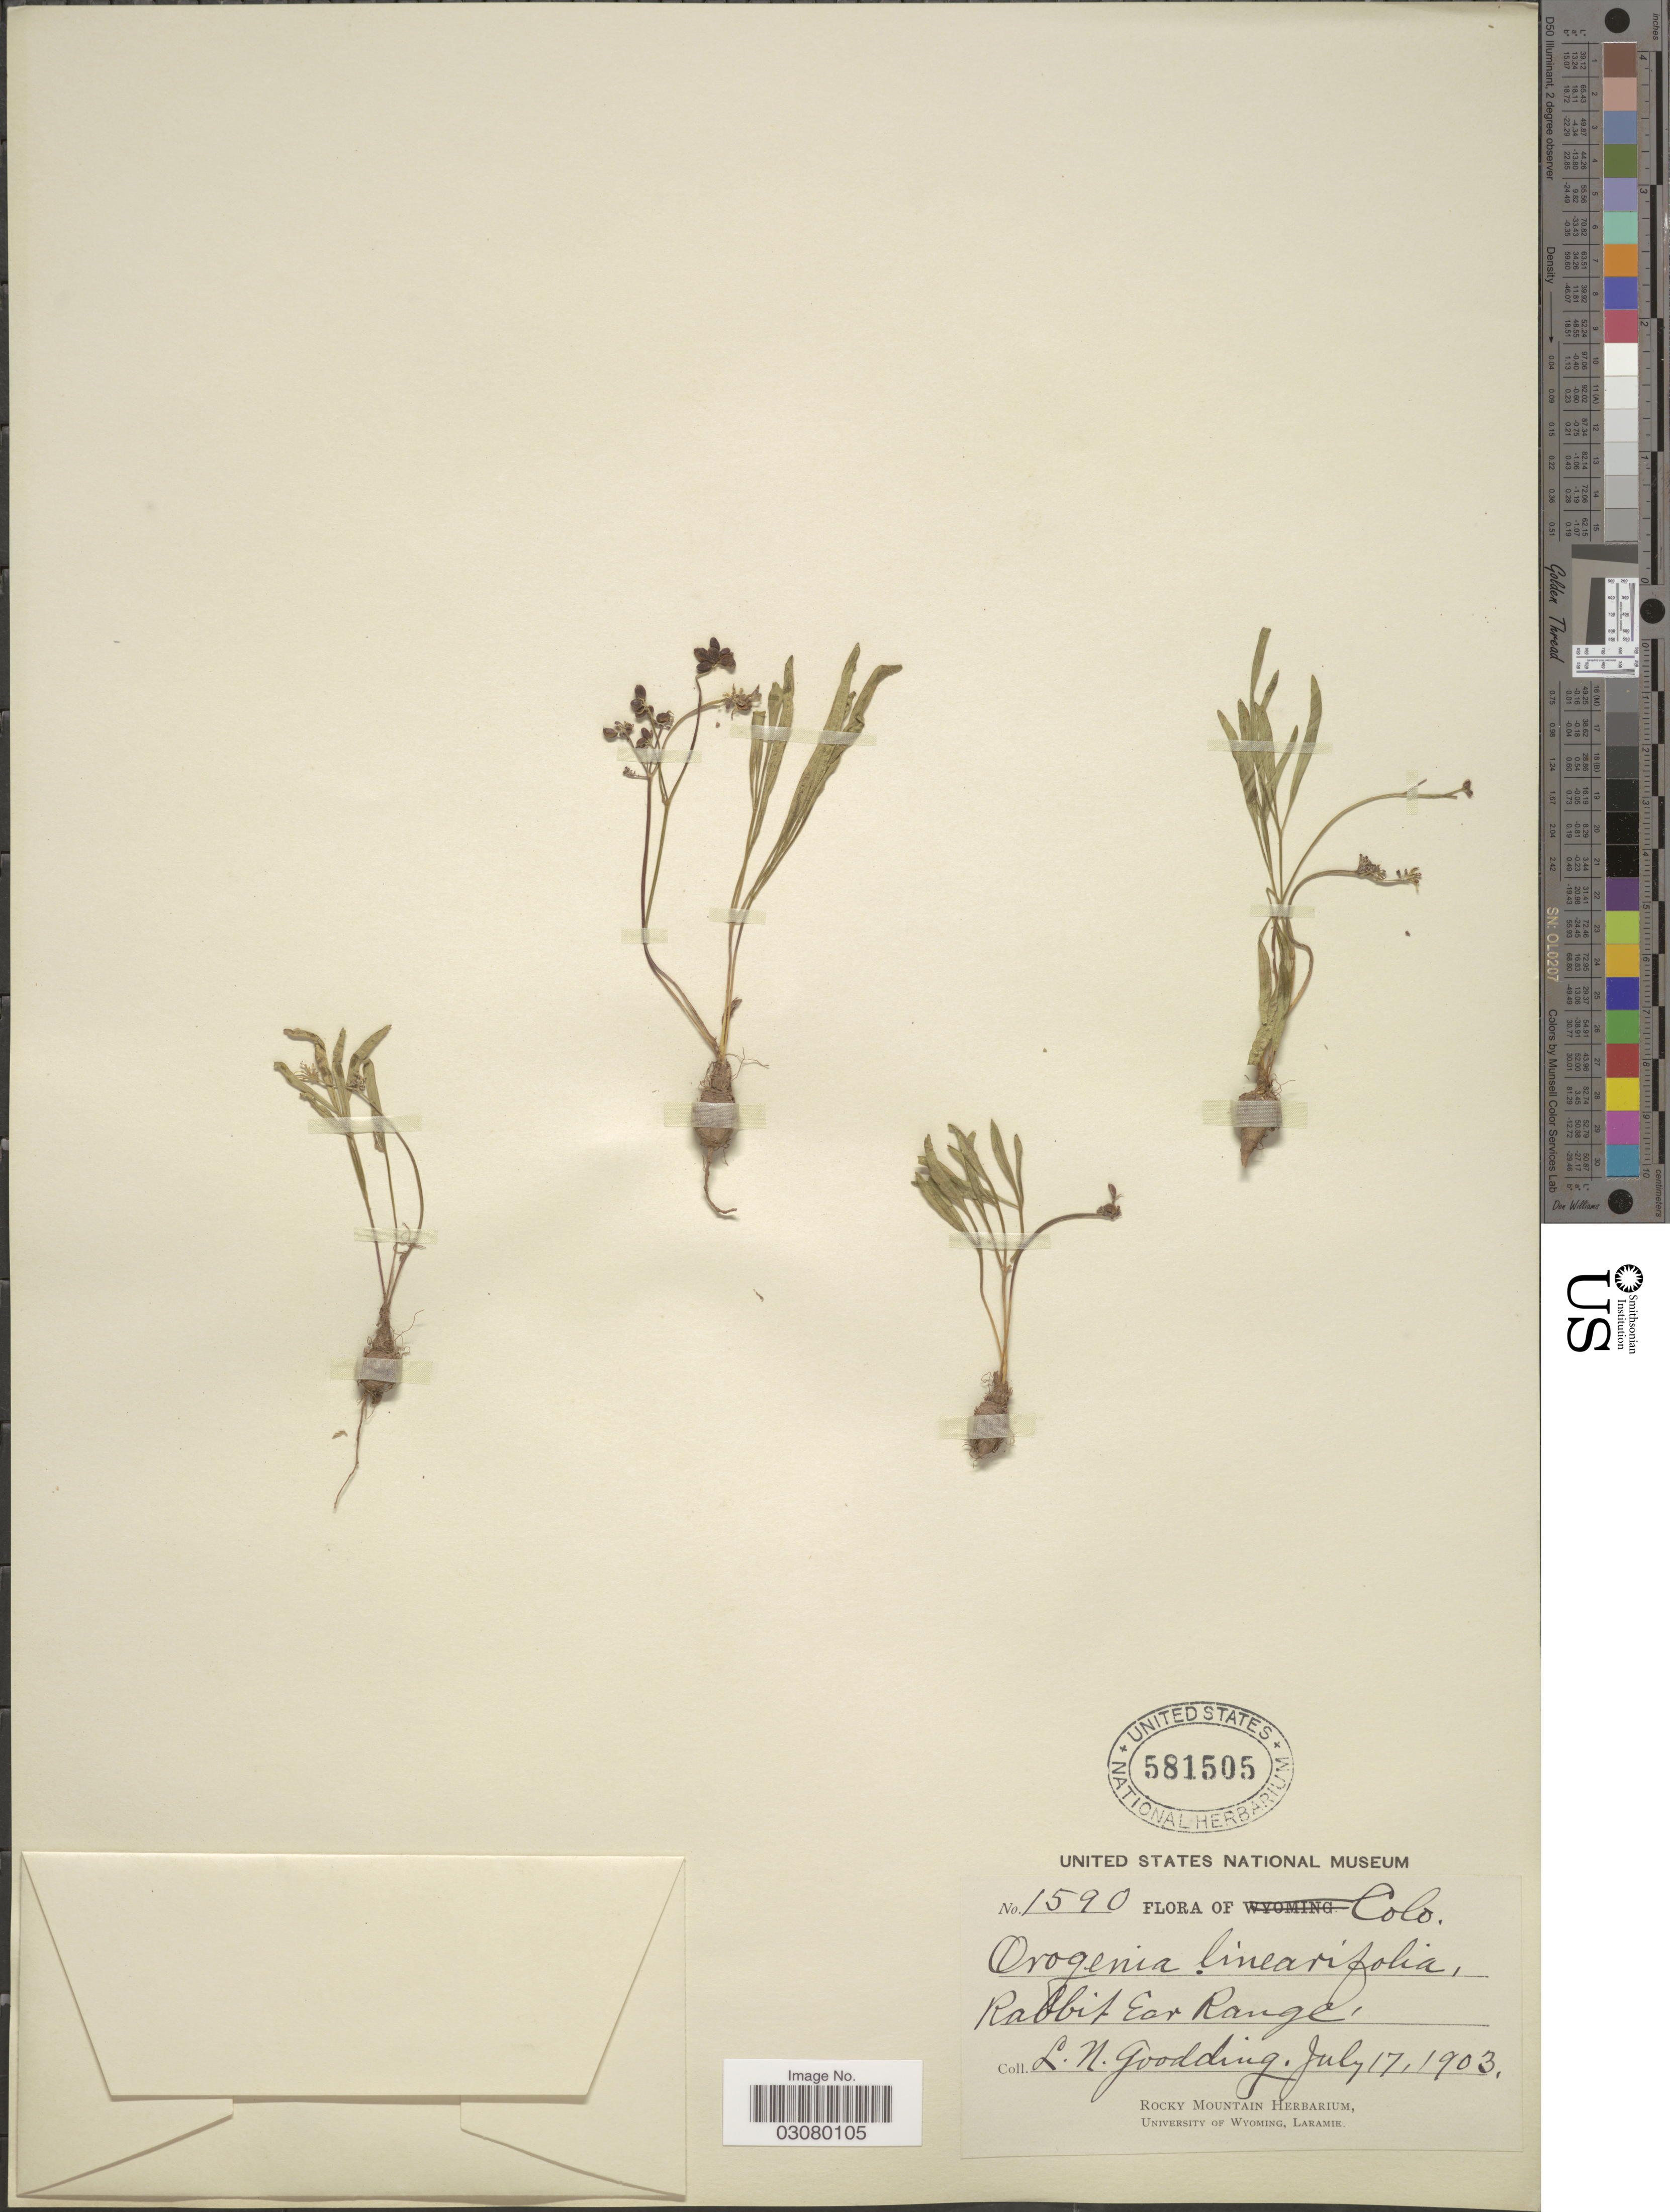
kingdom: Plantae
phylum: Tracheophyta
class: Magnoliopsida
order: Apiales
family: Apiaceae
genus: Orogenia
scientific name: Orogenia linearifolia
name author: S. Watson in C. King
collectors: L. N. Goodding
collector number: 1590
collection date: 1903-07-17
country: United States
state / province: Colorado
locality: Rabbit Ear Range.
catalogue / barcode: US 581505